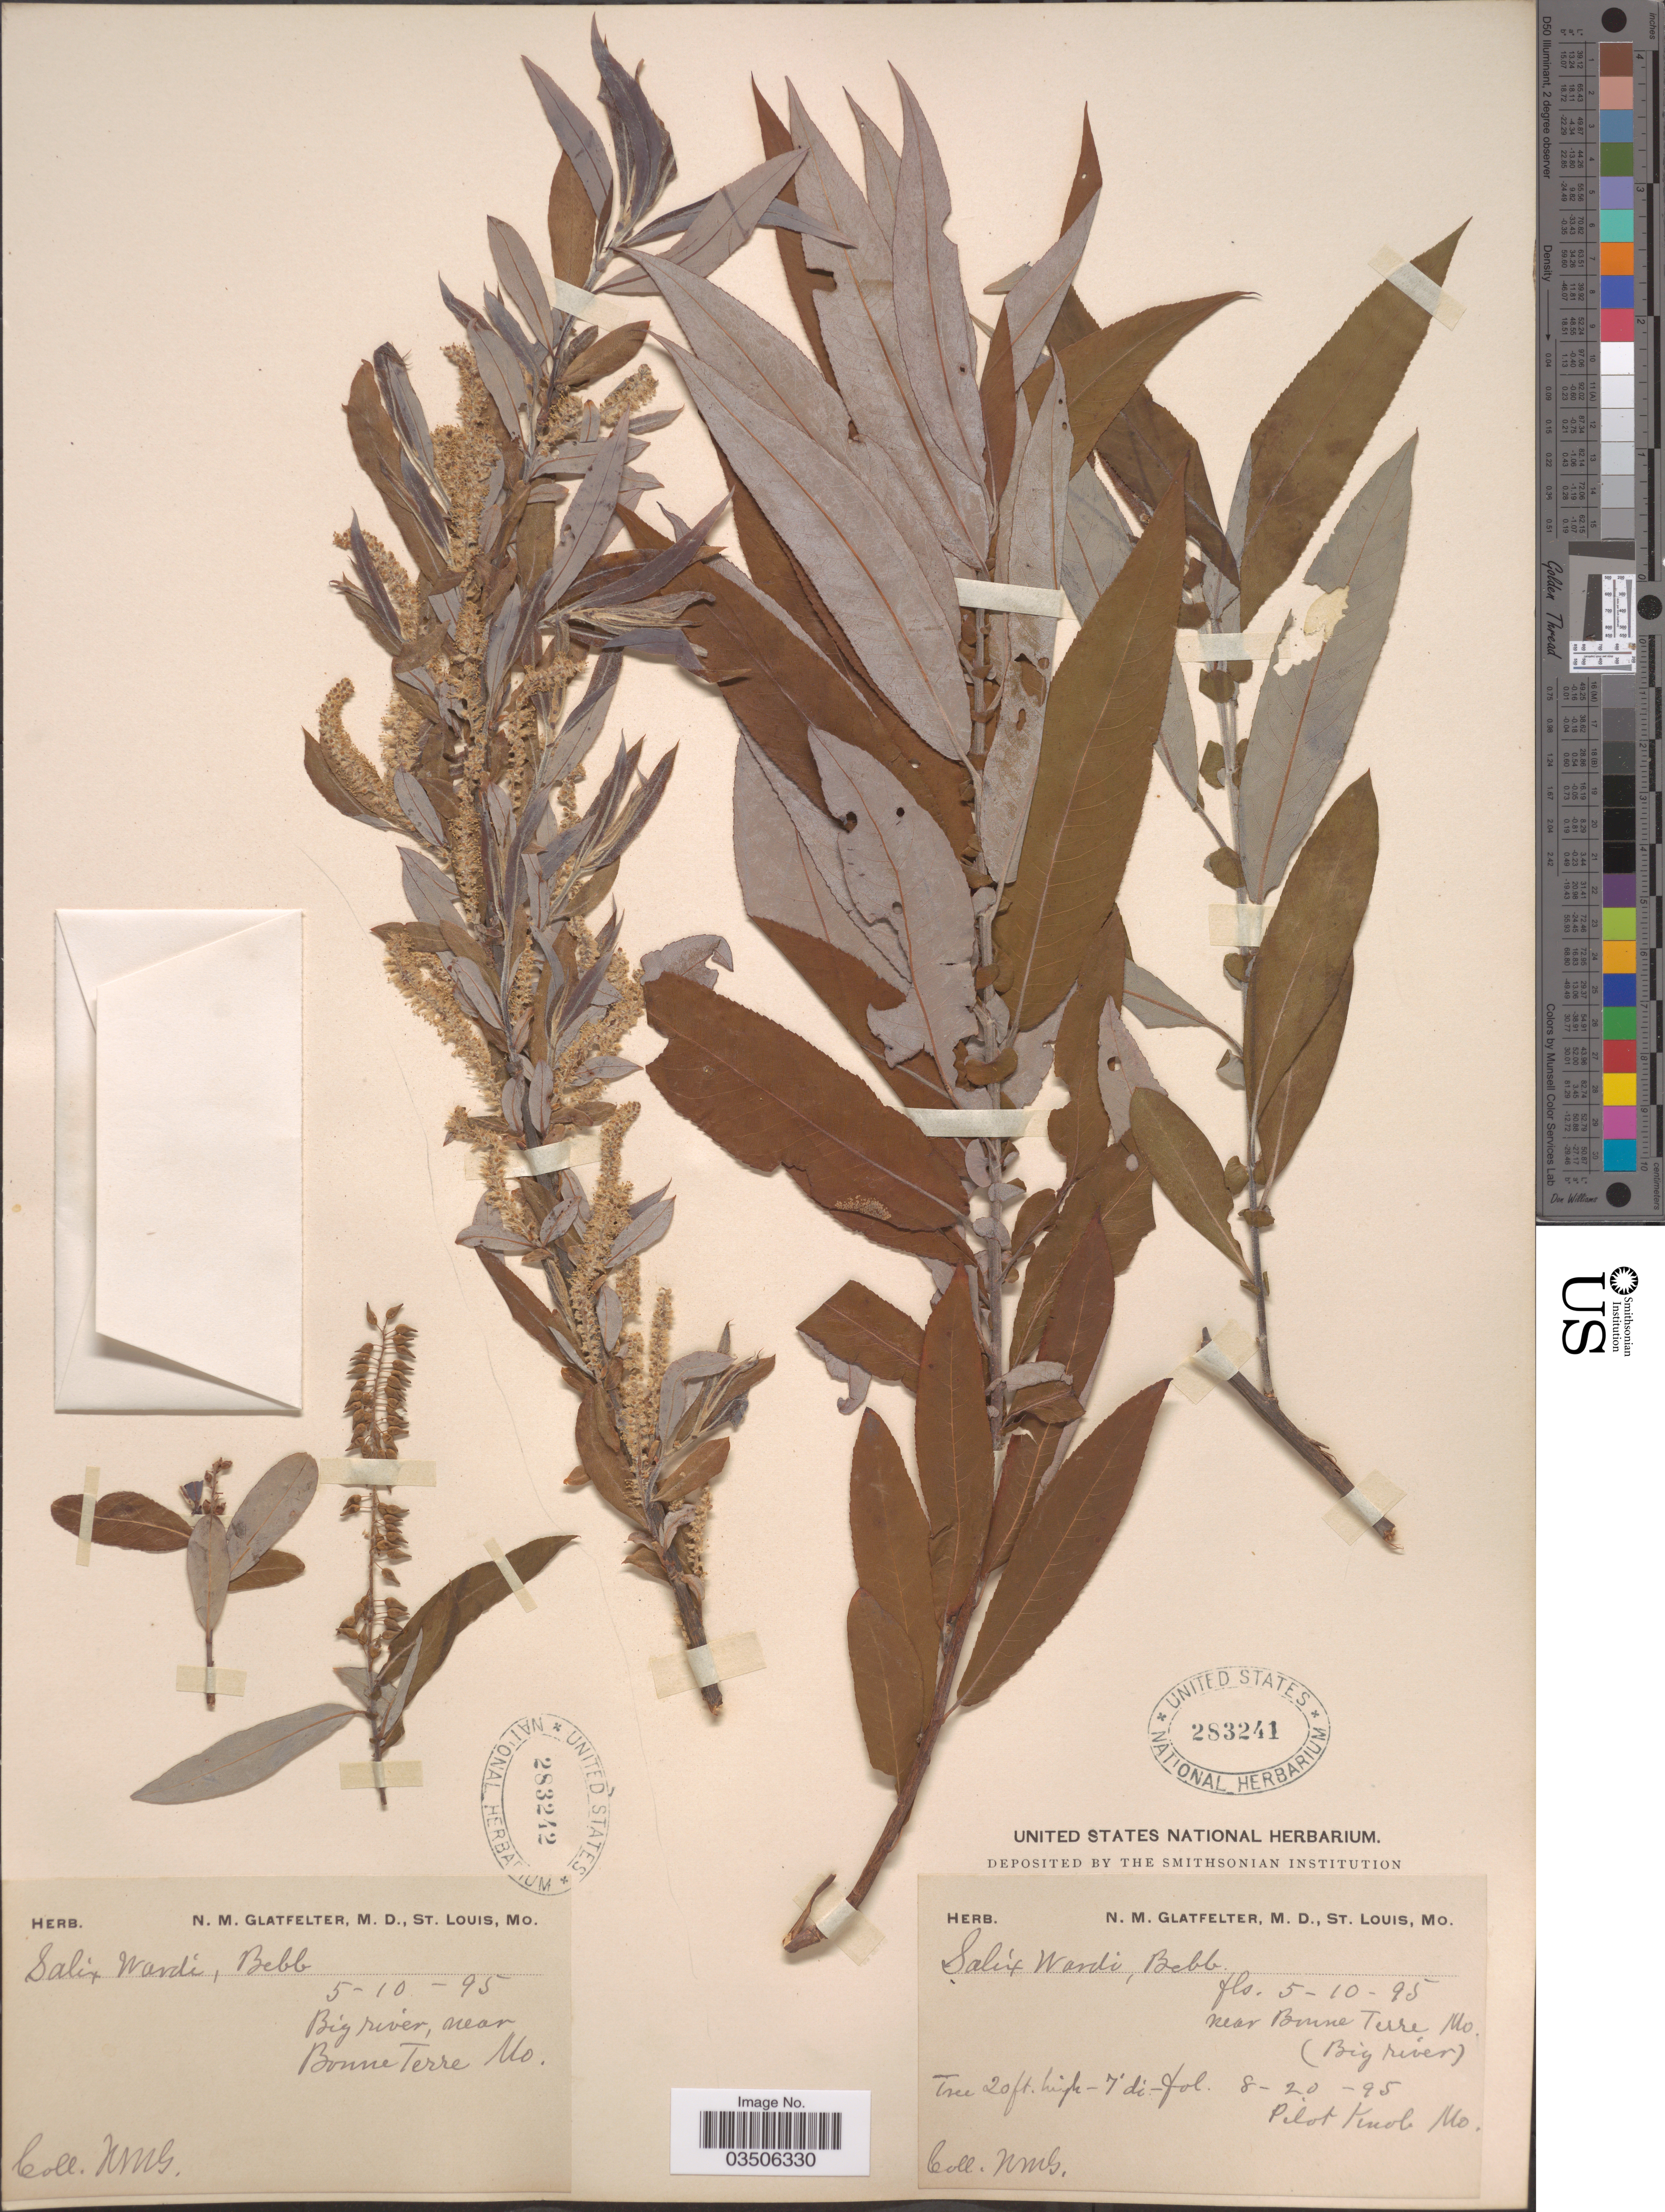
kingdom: Plantae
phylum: Tracheophyta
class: Magnoliopsida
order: Malpighiales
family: Salicaceae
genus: Salix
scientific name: Salix wardii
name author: Bebb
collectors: N. M. Glatfelter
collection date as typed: Transcribed d/m/y: 10/5/95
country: United States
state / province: Missouri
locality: Big river, near Bonne Terre.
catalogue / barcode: US 283242